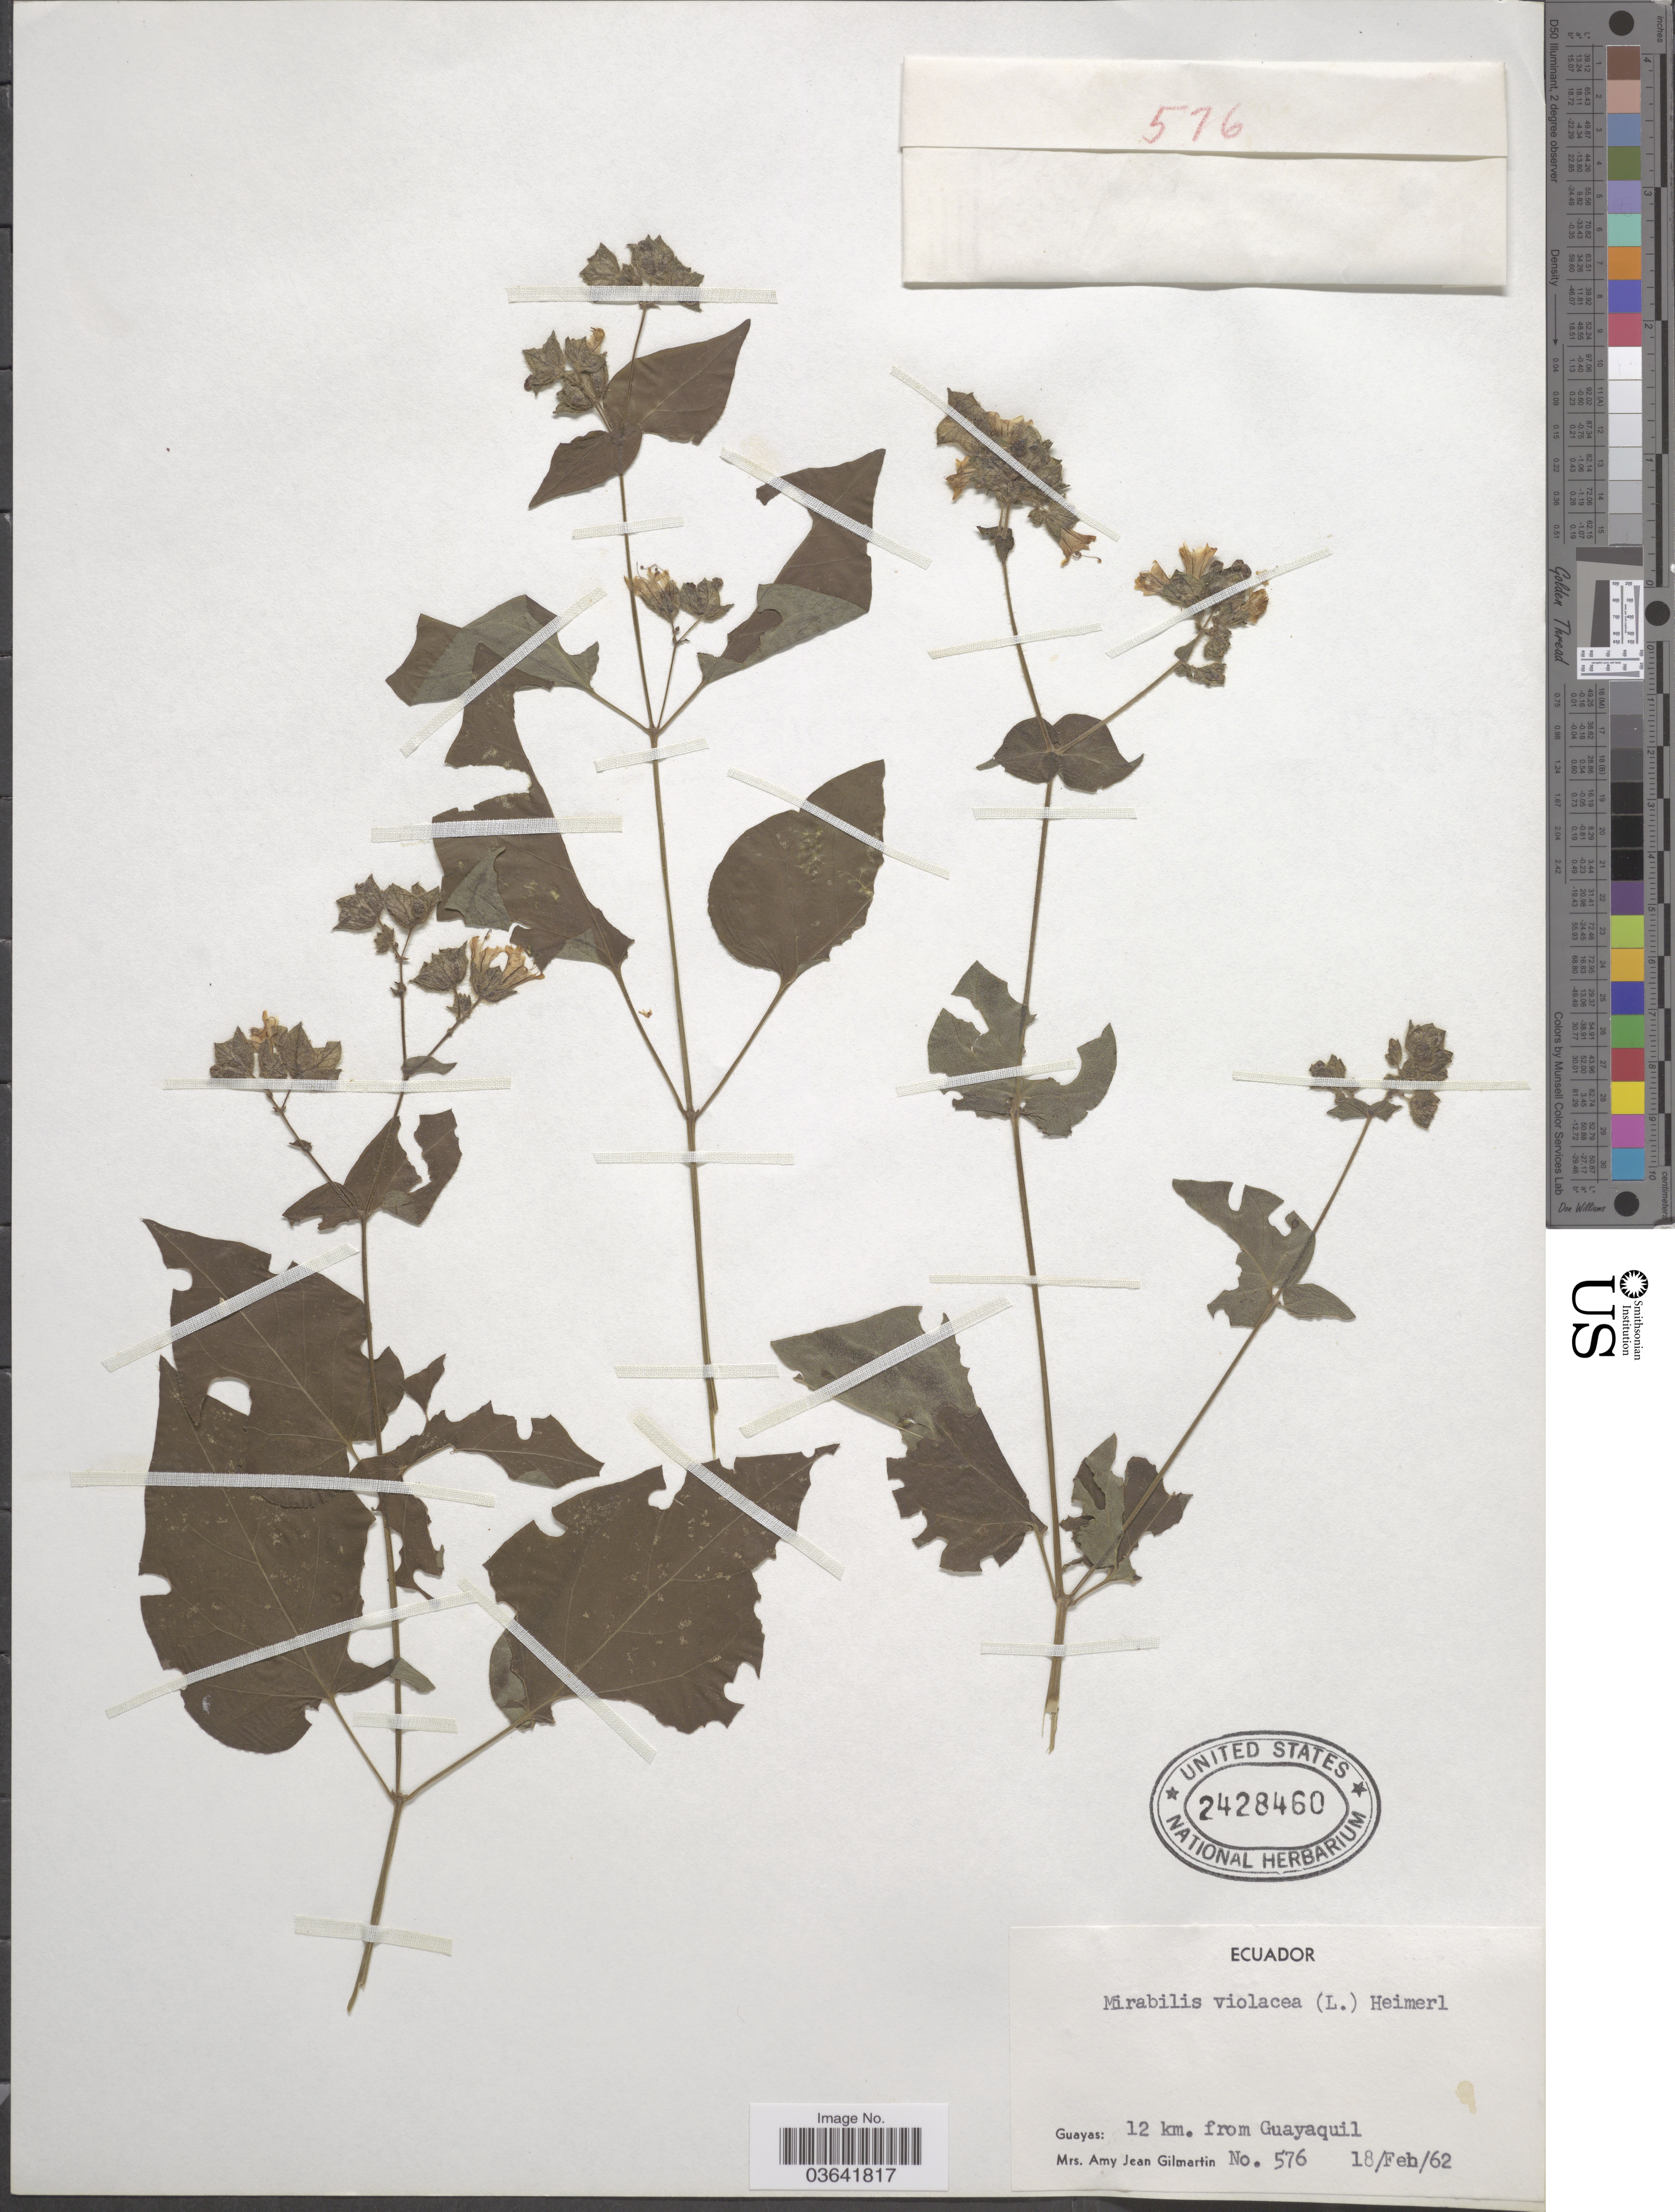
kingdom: Plantae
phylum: Tracheophyta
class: Magnoliopsida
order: Caryophyllales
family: Nyctaginaceae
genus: Mirabilis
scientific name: Mirabilis violacea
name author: (L.) Heimerl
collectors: A. Gilmartin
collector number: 576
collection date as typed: Transcribed d/m/y: 18/2/62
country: Ecuador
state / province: Guayas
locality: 12 km. from Guayaquil.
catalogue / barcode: US 2428460